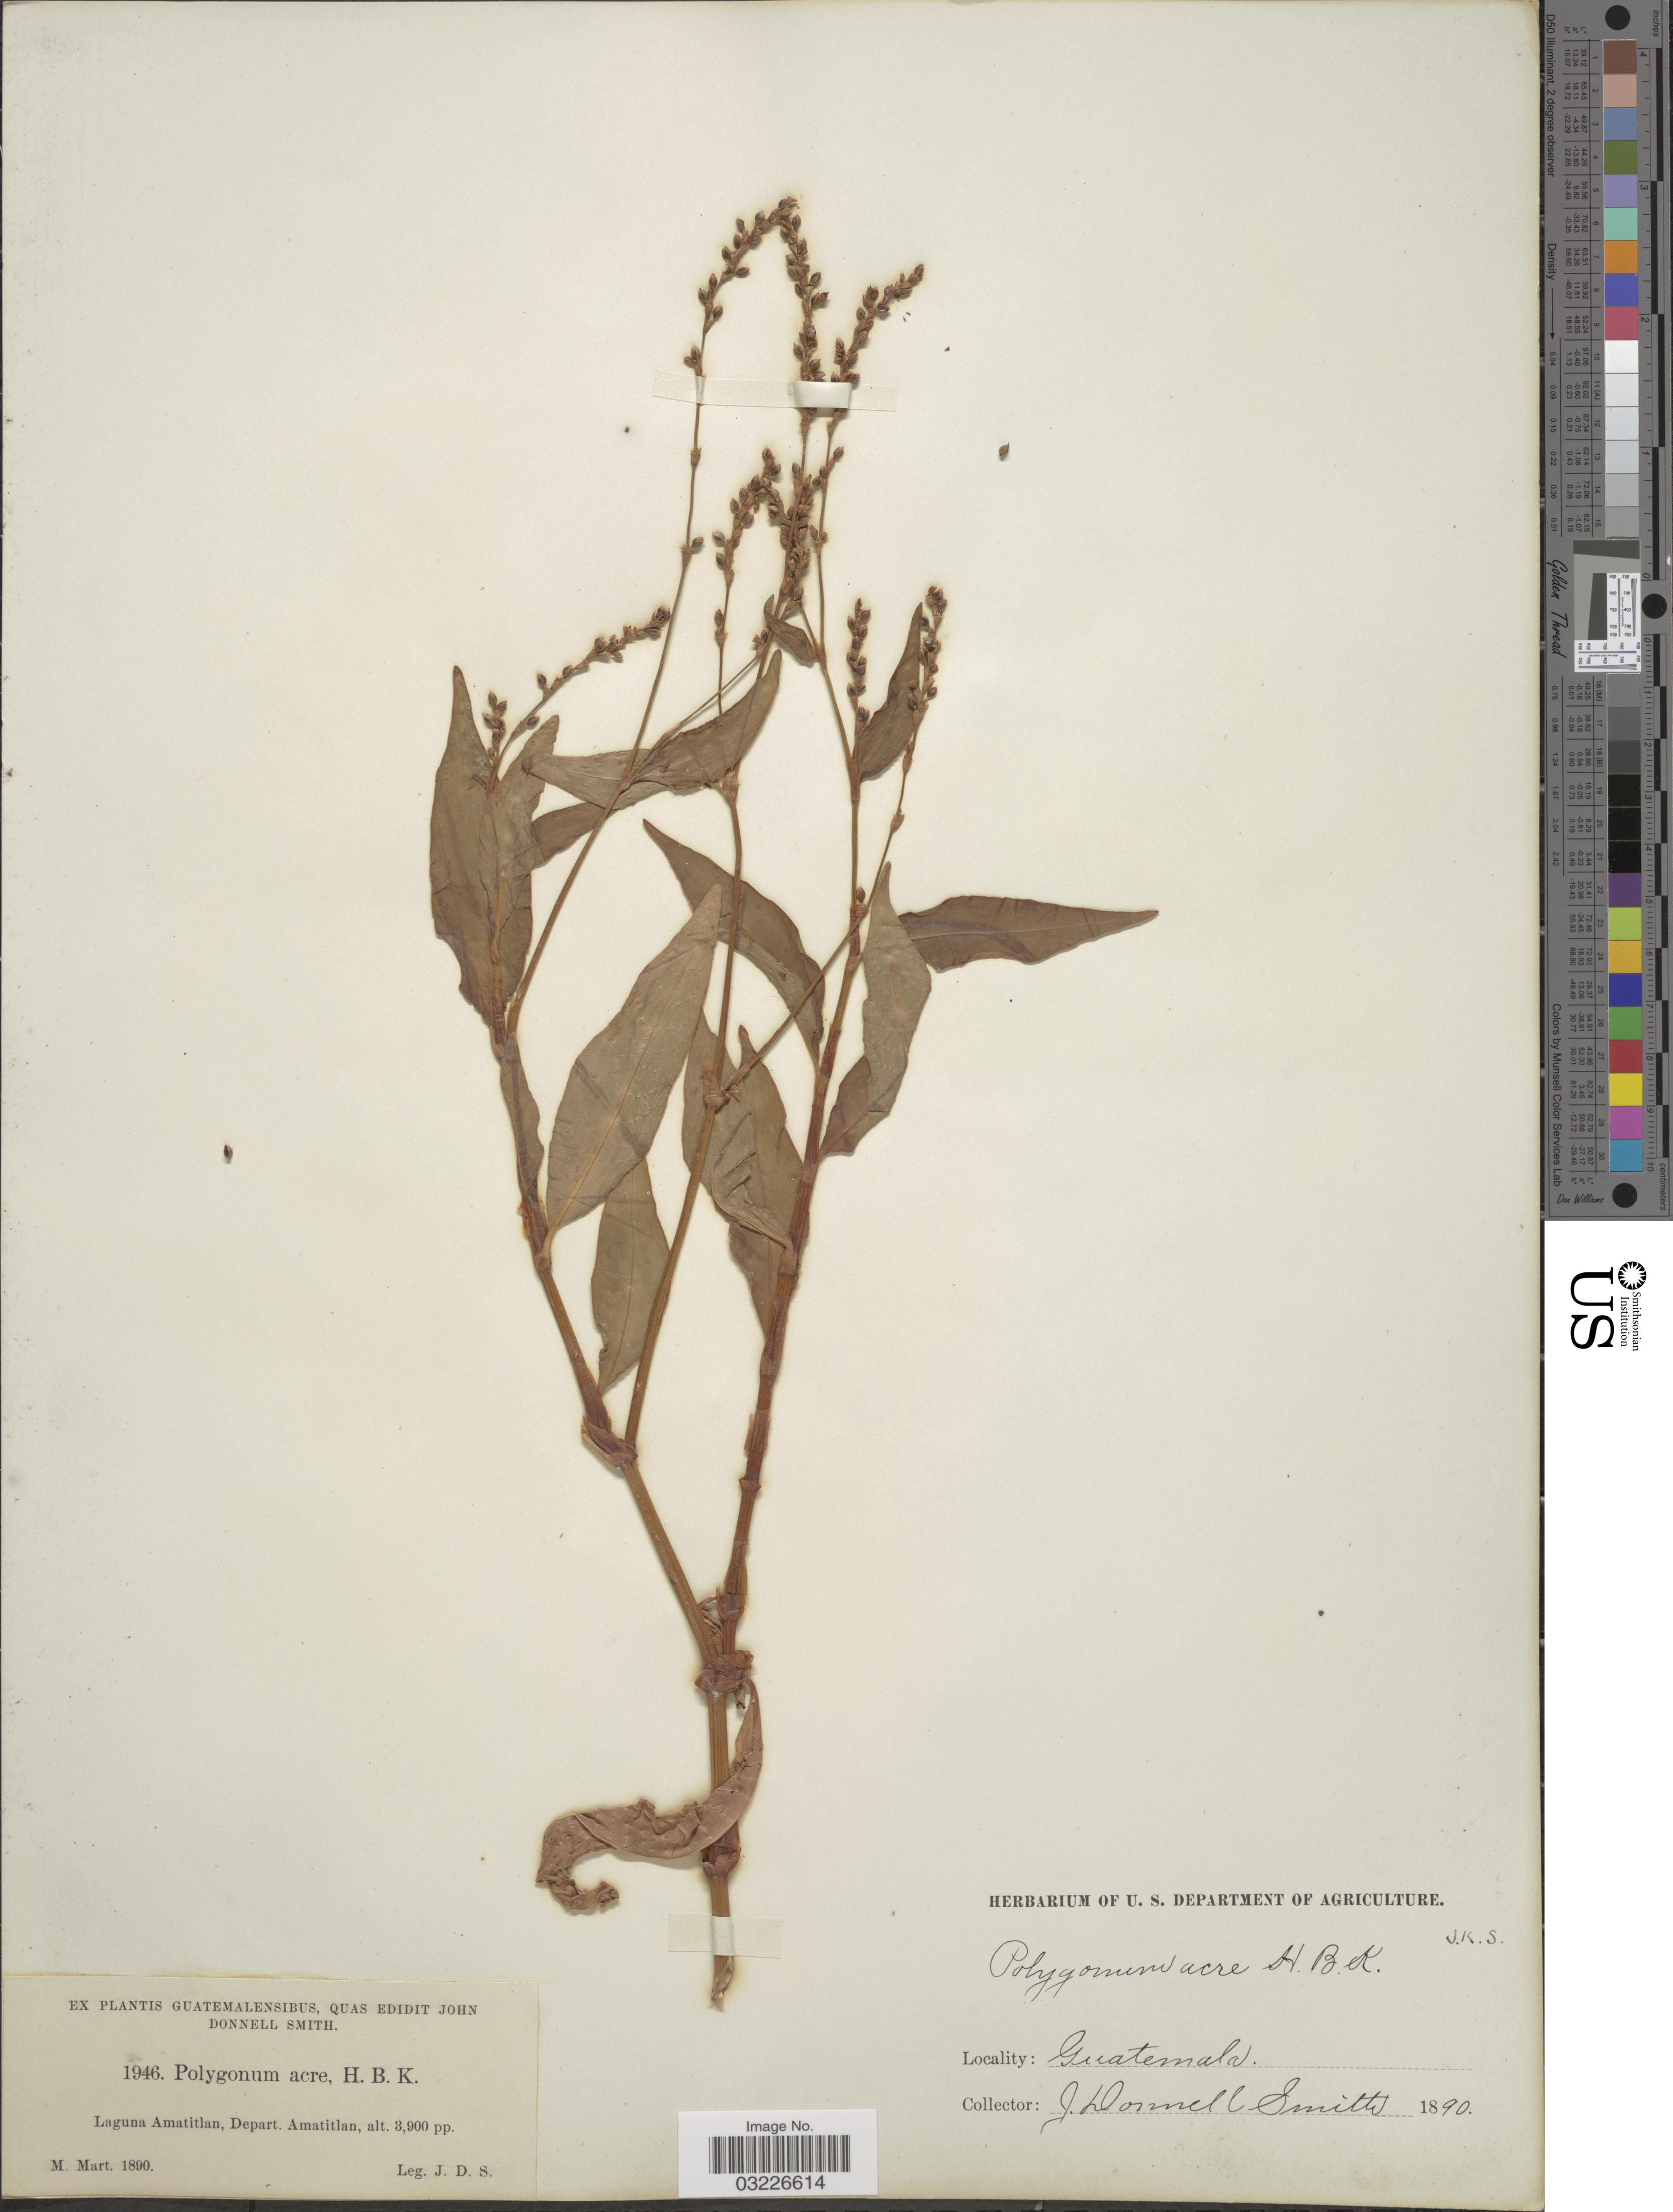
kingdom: Plantae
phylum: Tracheophyta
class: Magnoliopsida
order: Caryophyllales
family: Polygonaceae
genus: Polygonum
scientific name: Polygonum opelousanum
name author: Riddell ex Small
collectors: J. Donnell Smith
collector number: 1946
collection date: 1890-03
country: Guatemala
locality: Laguna Amatitlan, Depart. Amatitlan.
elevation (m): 1189